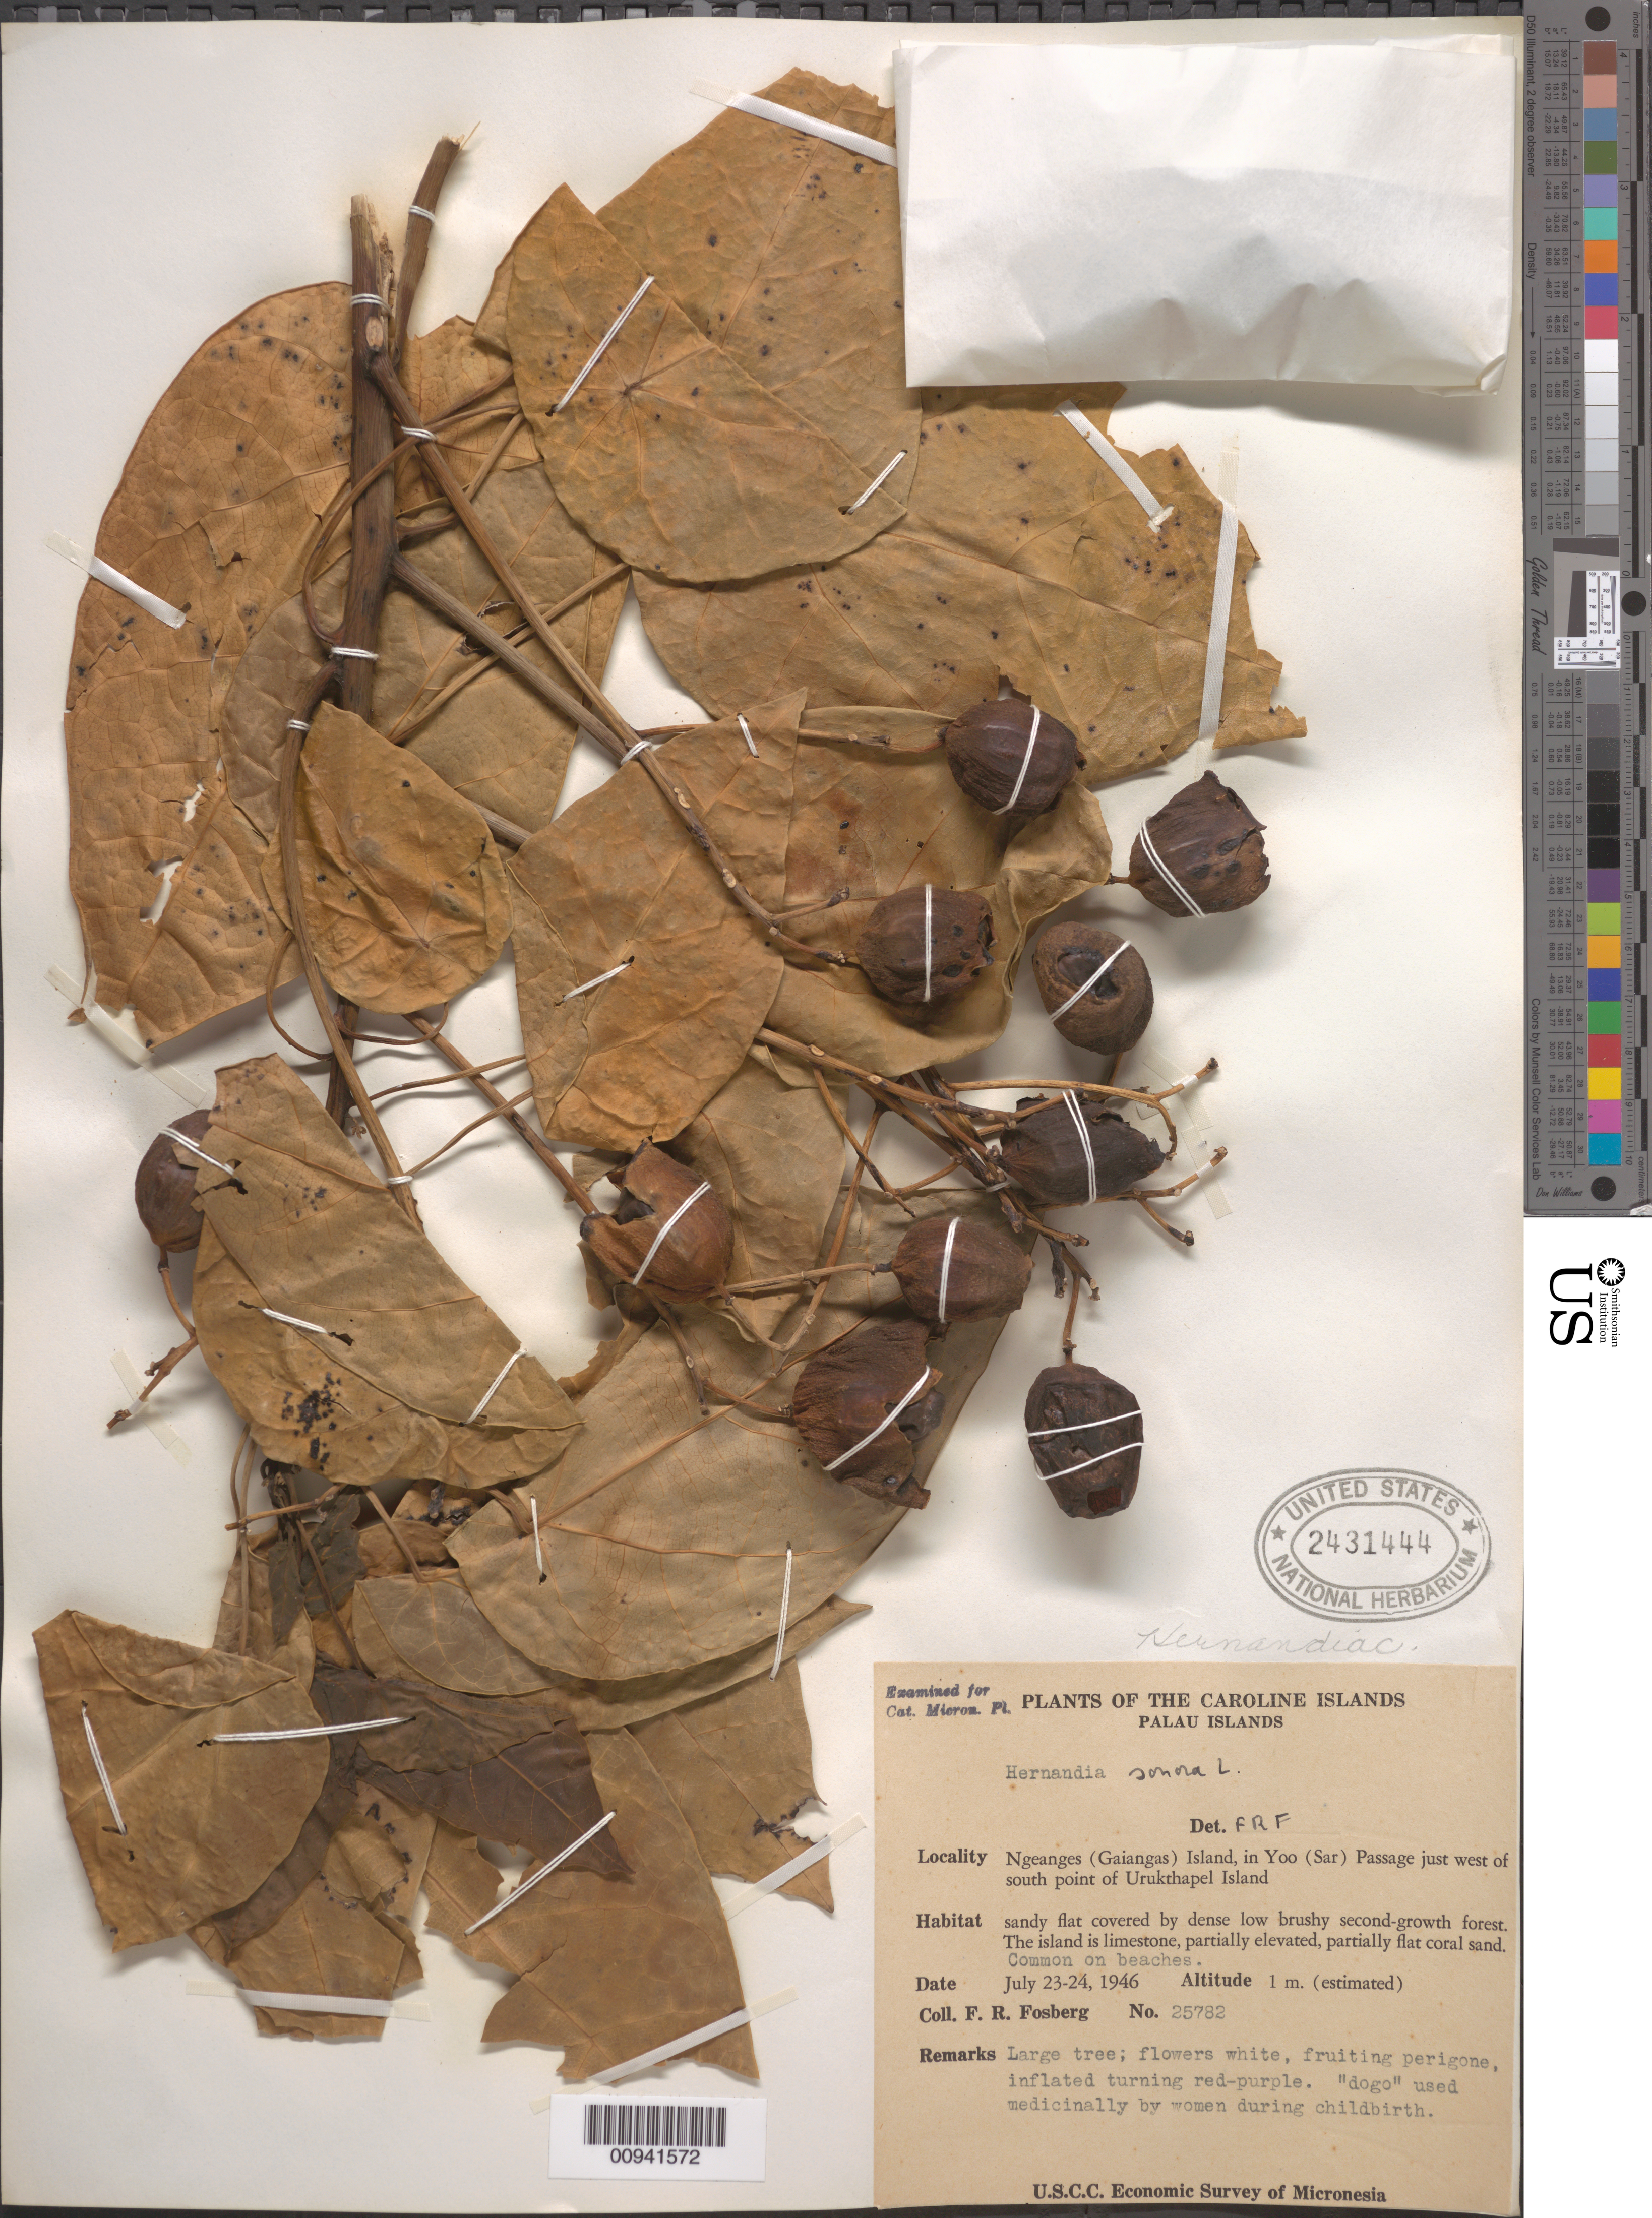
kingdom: Plantae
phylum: Tracheophyta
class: Magnoliopsida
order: Laurales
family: Hernandiaceae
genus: Hernandia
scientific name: Hernandia nymphaeifolia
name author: (C. Presl) Kubitzki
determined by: Strong, M. T., (US), Smithsonian Institution - National Museum of Natural History (UNITED STATES)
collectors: F. R. Fosberg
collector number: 25782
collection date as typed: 23 Jul 1946 to 24 Jul 1946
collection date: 1946-07-23/1946-07-24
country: Palau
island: Ngeanges (Gaiangas)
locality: In Yoo (Sar) Passage just west of south point of Urukthapel Island (Also known as Gaiangas I.)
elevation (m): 1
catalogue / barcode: US 2431444